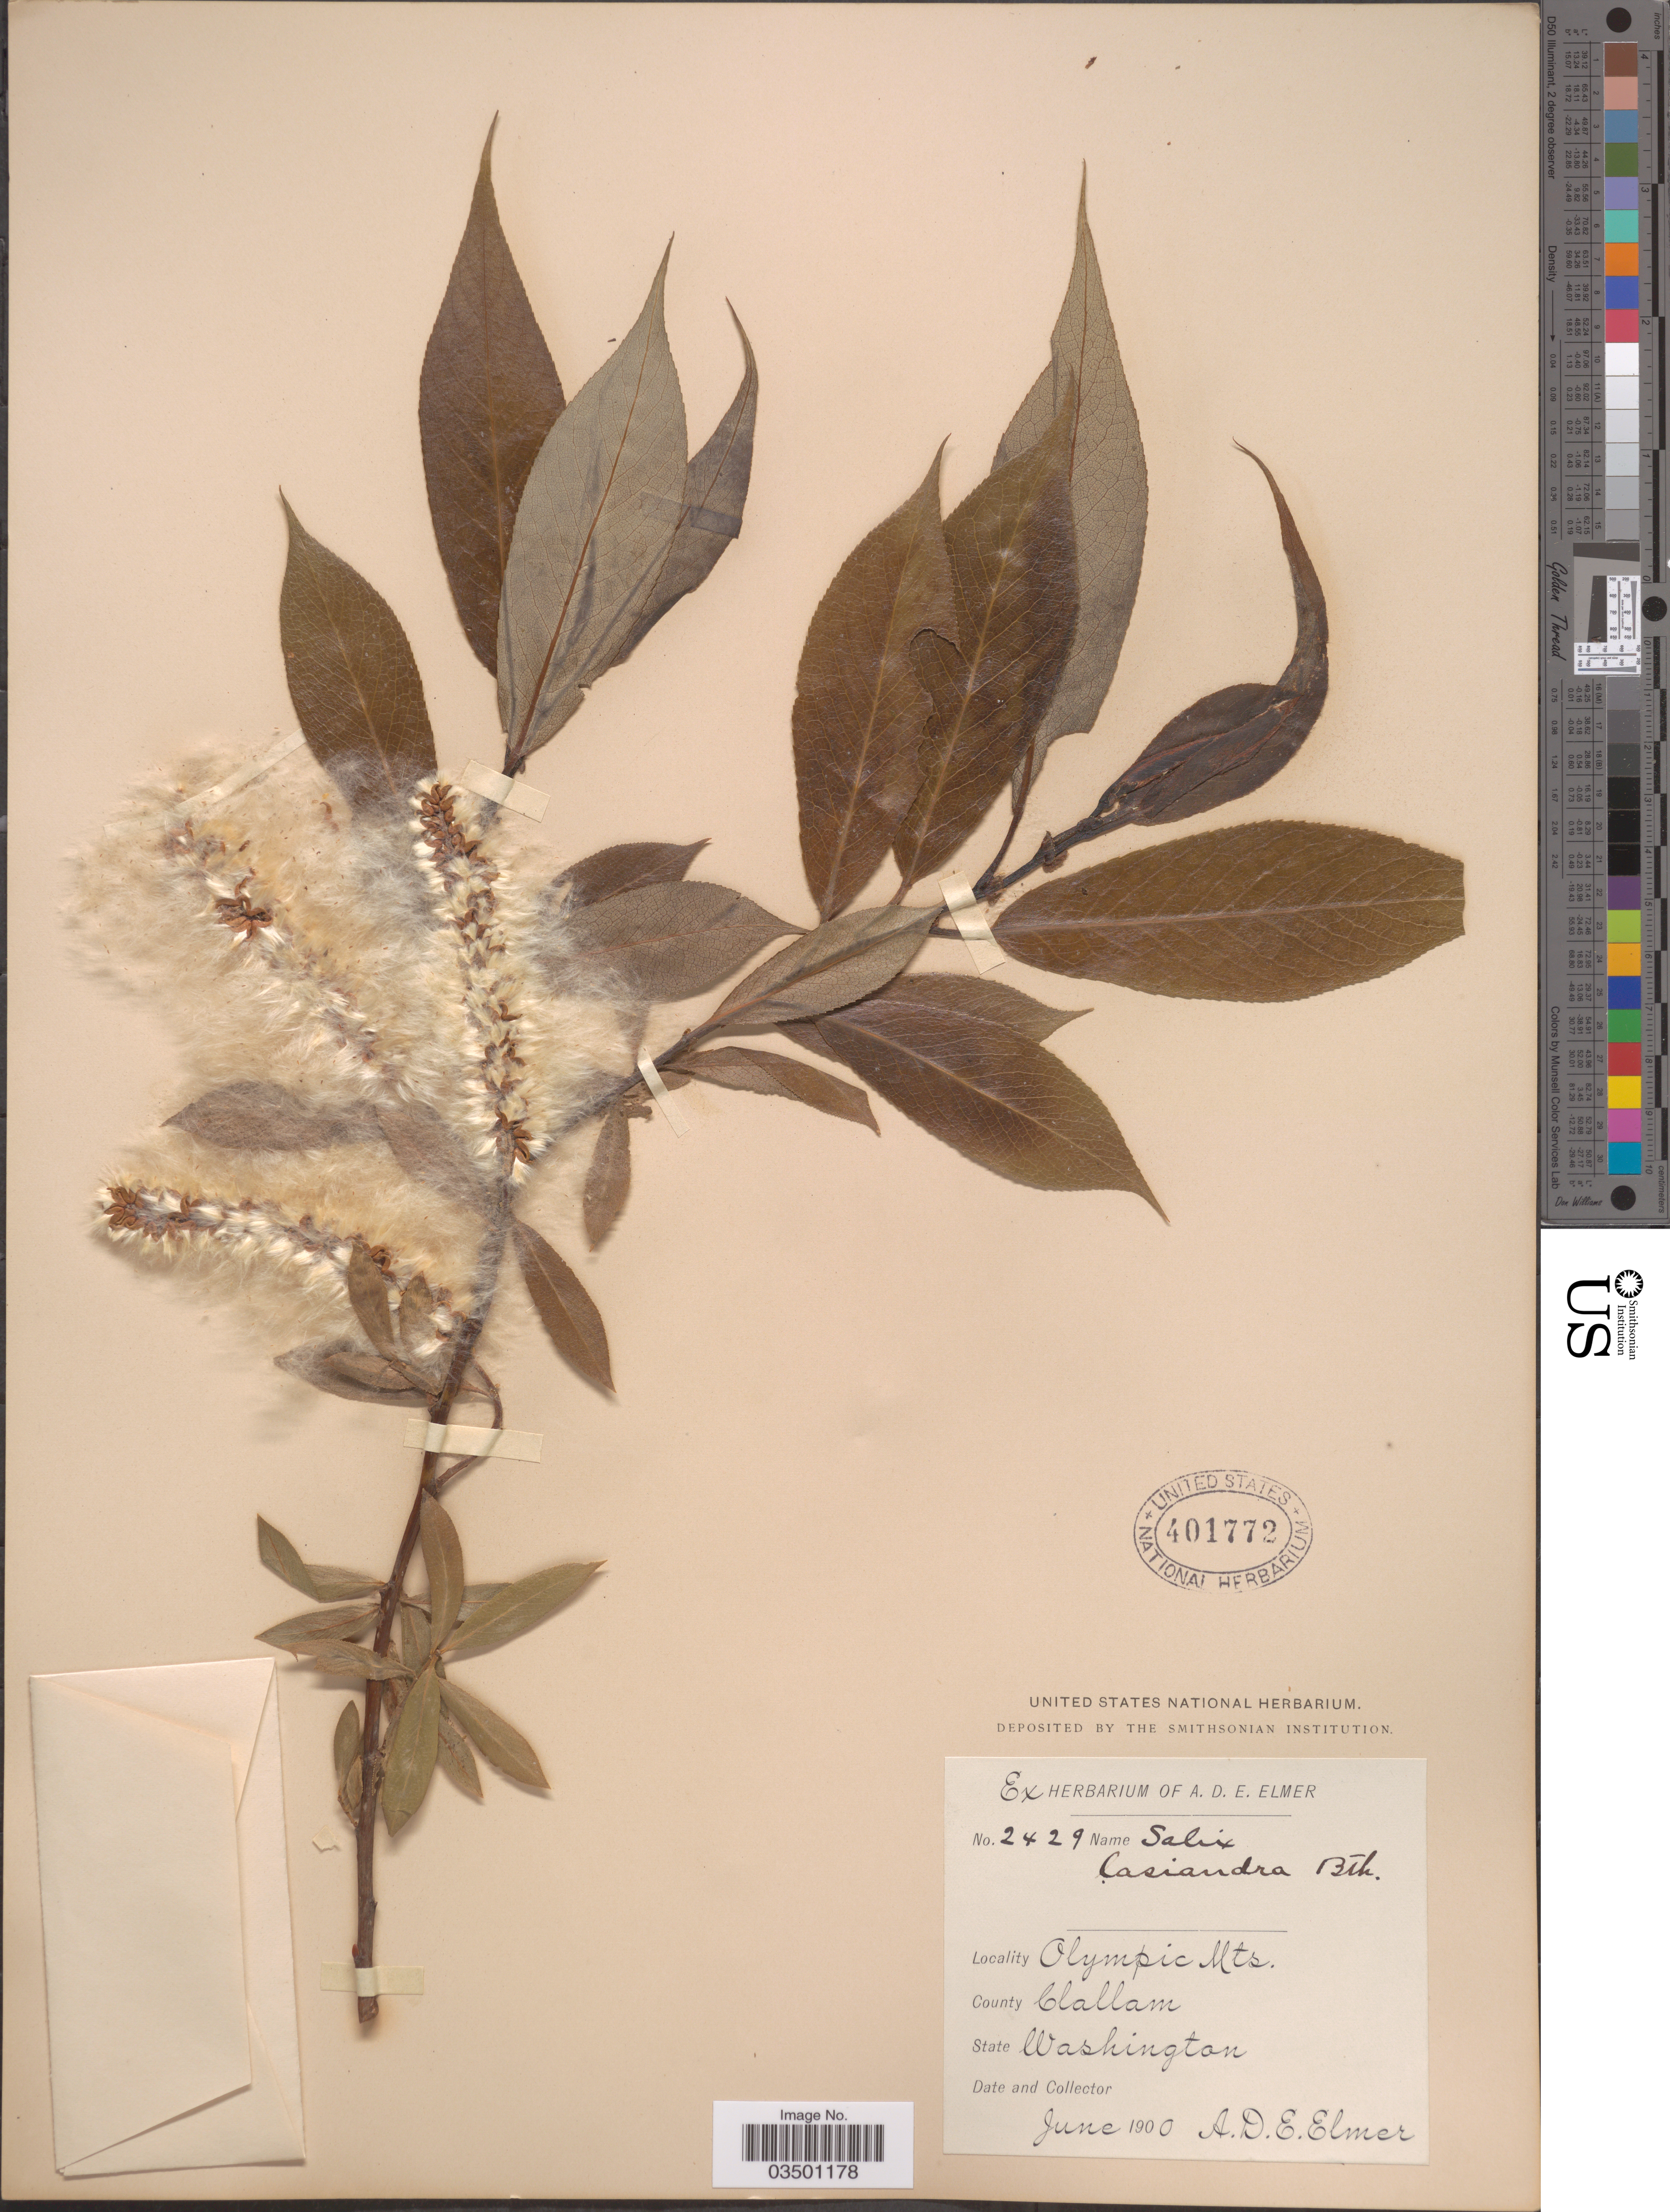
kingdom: Plantae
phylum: Tracheophyta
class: Magnoliopsida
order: Malpighiales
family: Salicaceae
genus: Salix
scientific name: Salix lasiandra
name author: Benth.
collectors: A. D. E. Elmer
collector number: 2429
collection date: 1900-06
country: United States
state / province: Washington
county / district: Clallam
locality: Olympic Mts. County Clallam.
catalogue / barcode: US 401772